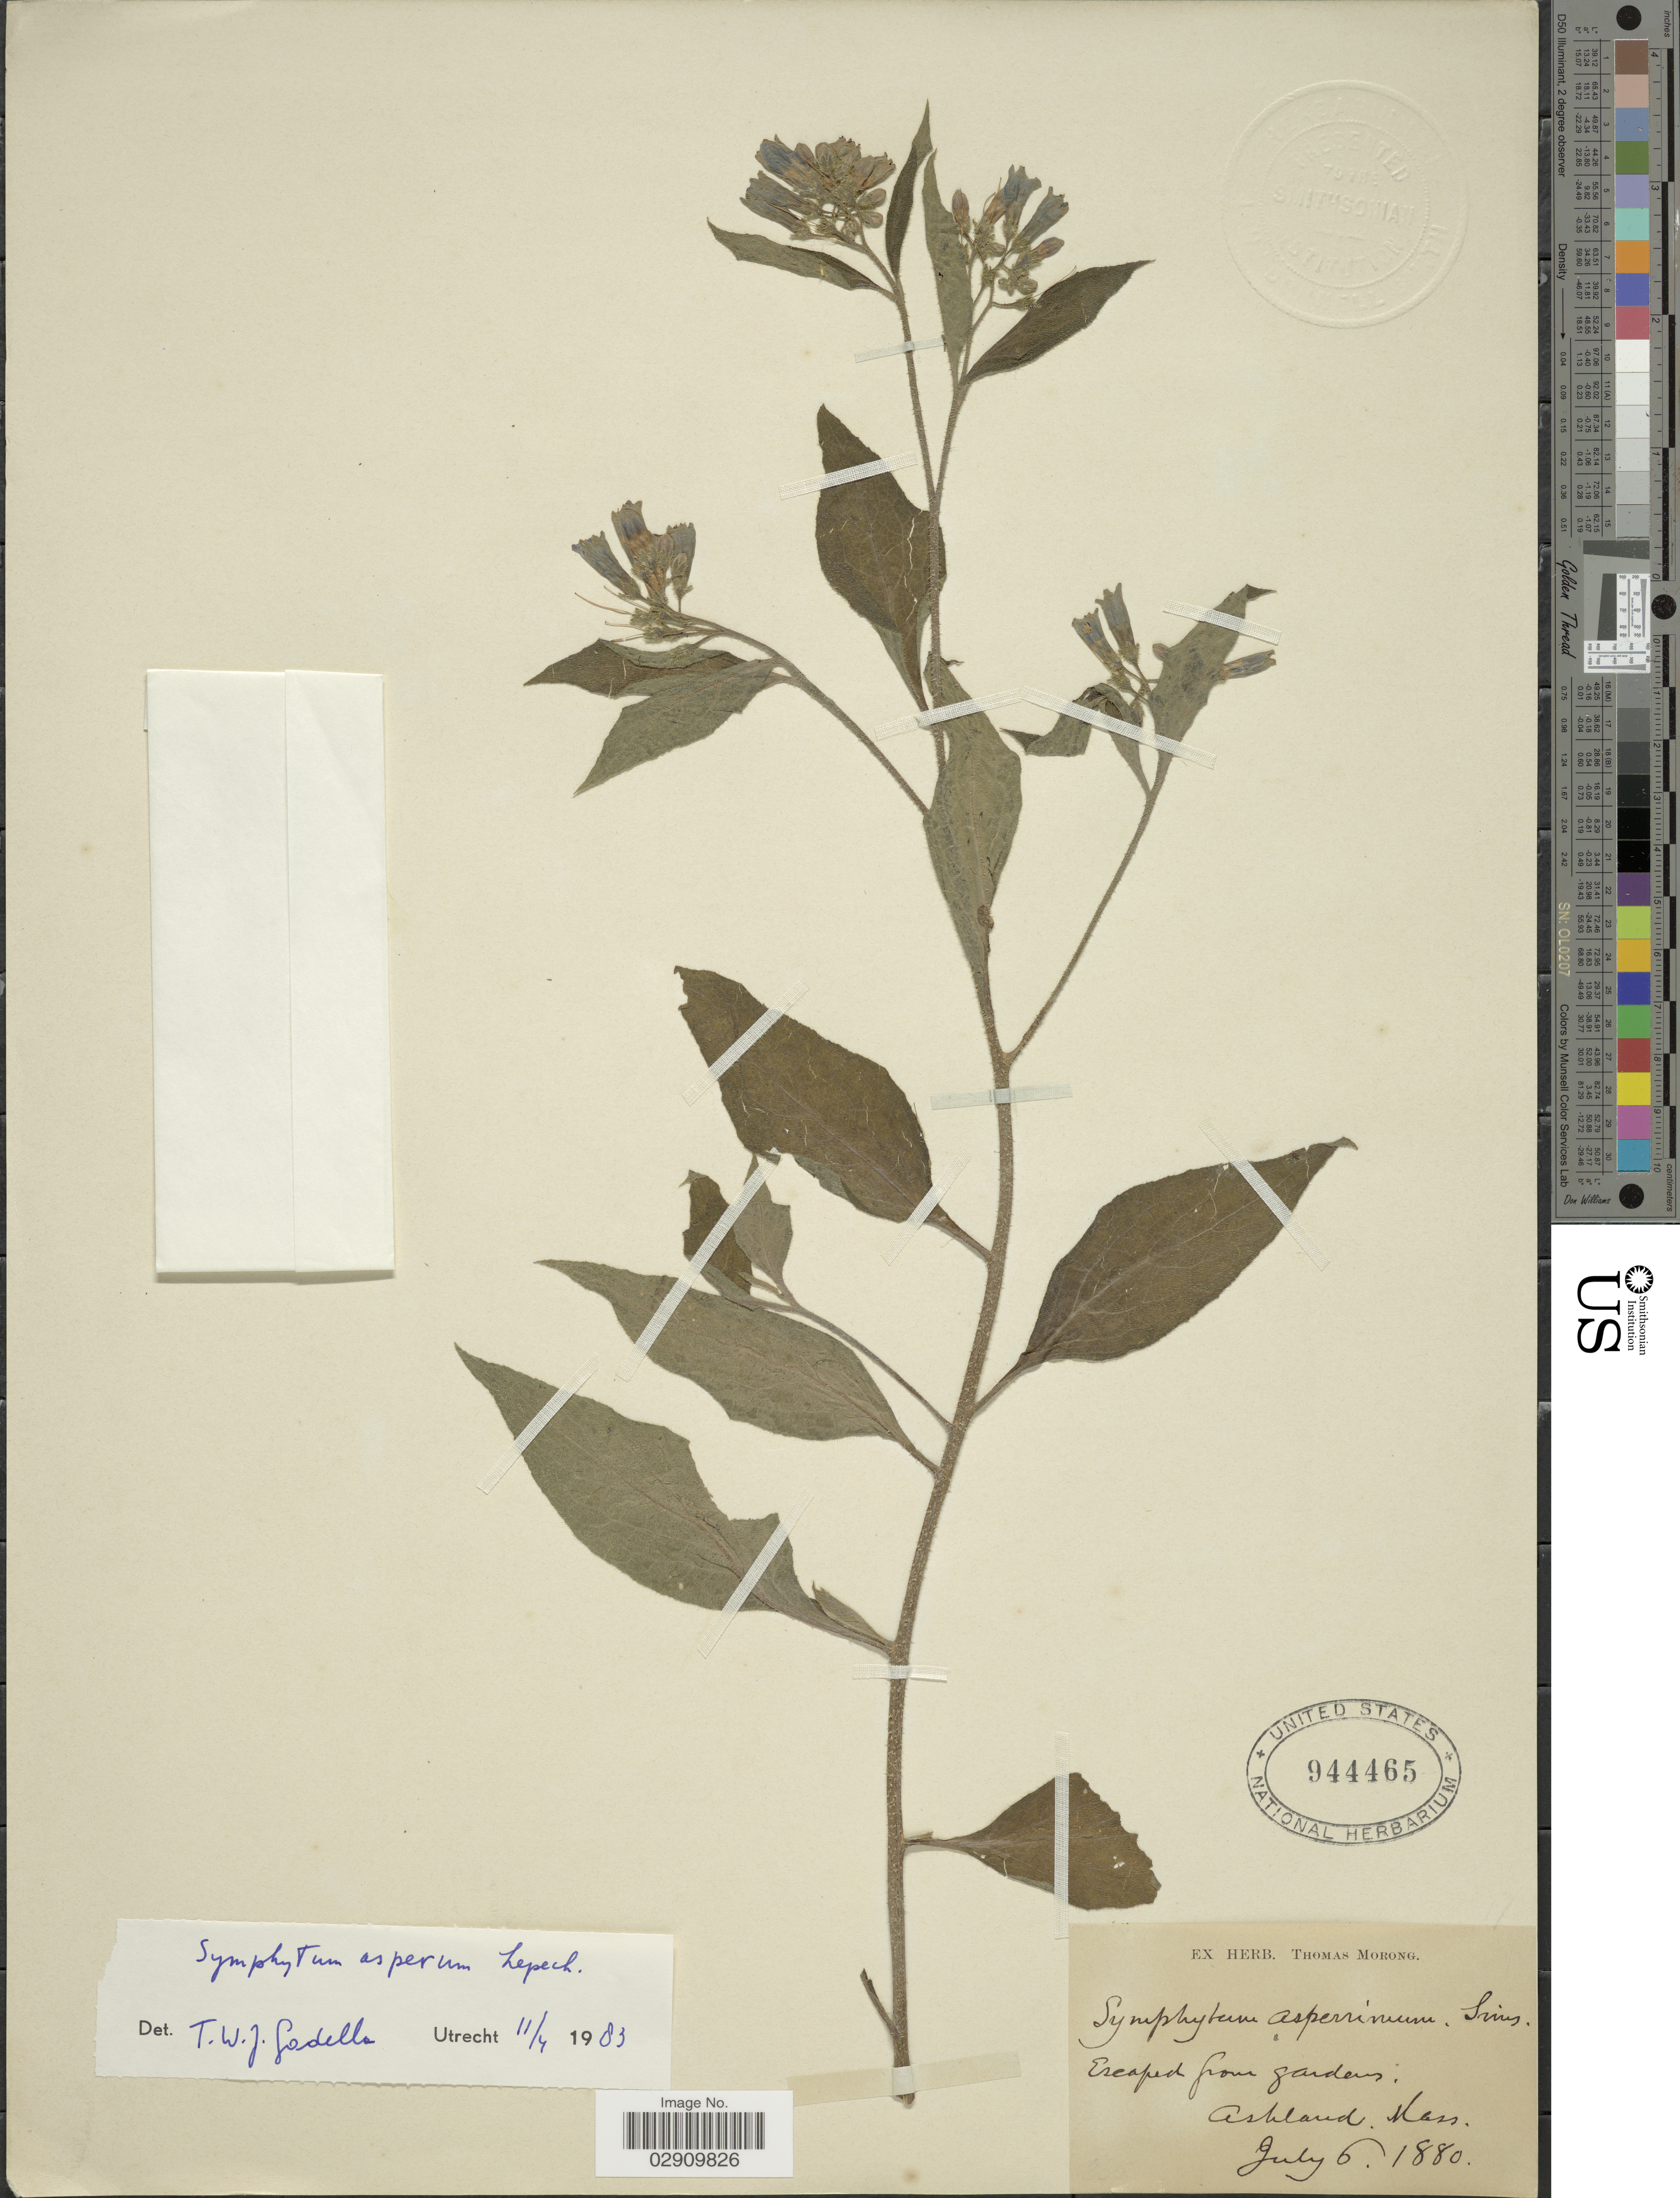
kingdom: Plantae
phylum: Tracheophyta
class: Magnoliopsida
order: Boraginales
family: Boraginaceae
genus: Symphytum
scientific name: Symphytum asperrimum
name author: Donn ex Sims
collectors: ex Herb. T. Morong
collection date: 1880-07-06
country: United States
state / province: Massachusetts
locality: Ashland.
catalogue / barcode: US 844465